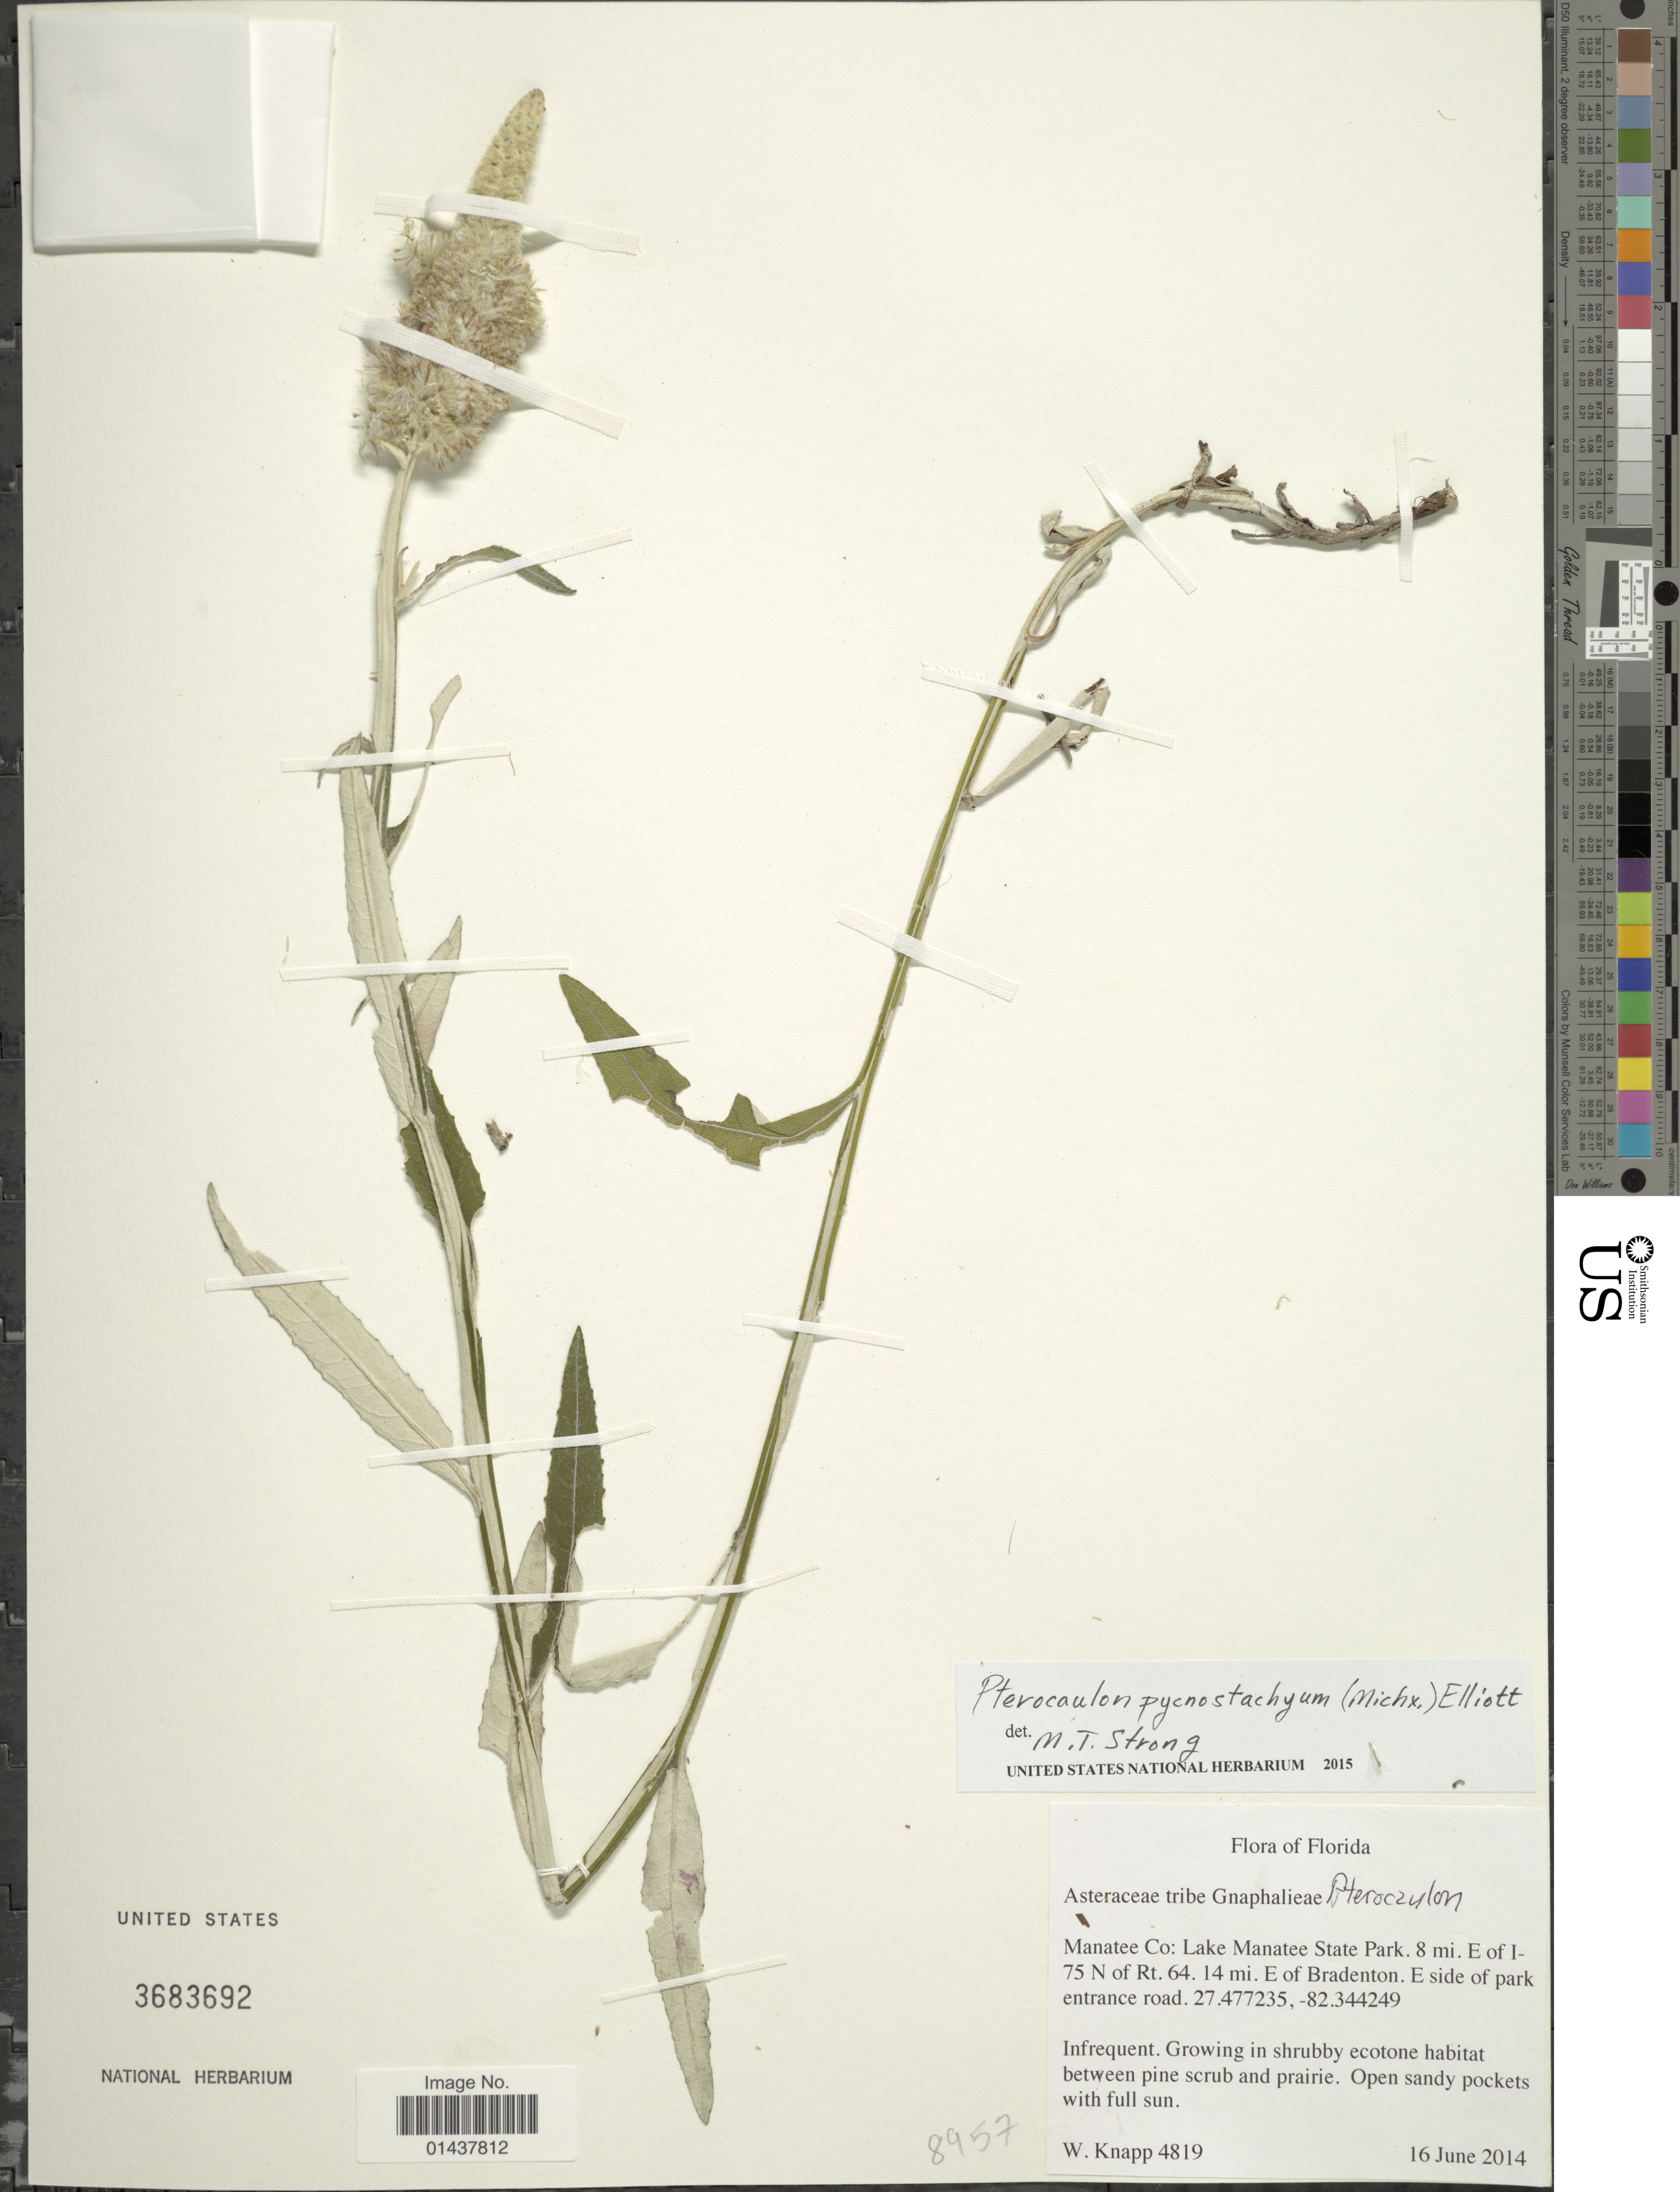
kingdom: Plantae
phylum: Tracheophyta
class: Magnoliopsida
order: Asterales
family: Asteraceae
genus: Pterocaulon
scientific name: Pterocaulon pycnostachyum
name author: (Michx.) Elliott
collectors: W. Knapp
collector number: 4819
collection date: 2014-06-16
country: United States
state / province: Florida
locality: Manatee Co., Lake Manatee State Park, 8 mi. E of 1-75 M of Rt 64, 14 mi E of Bradenton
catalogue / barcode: US 3683692